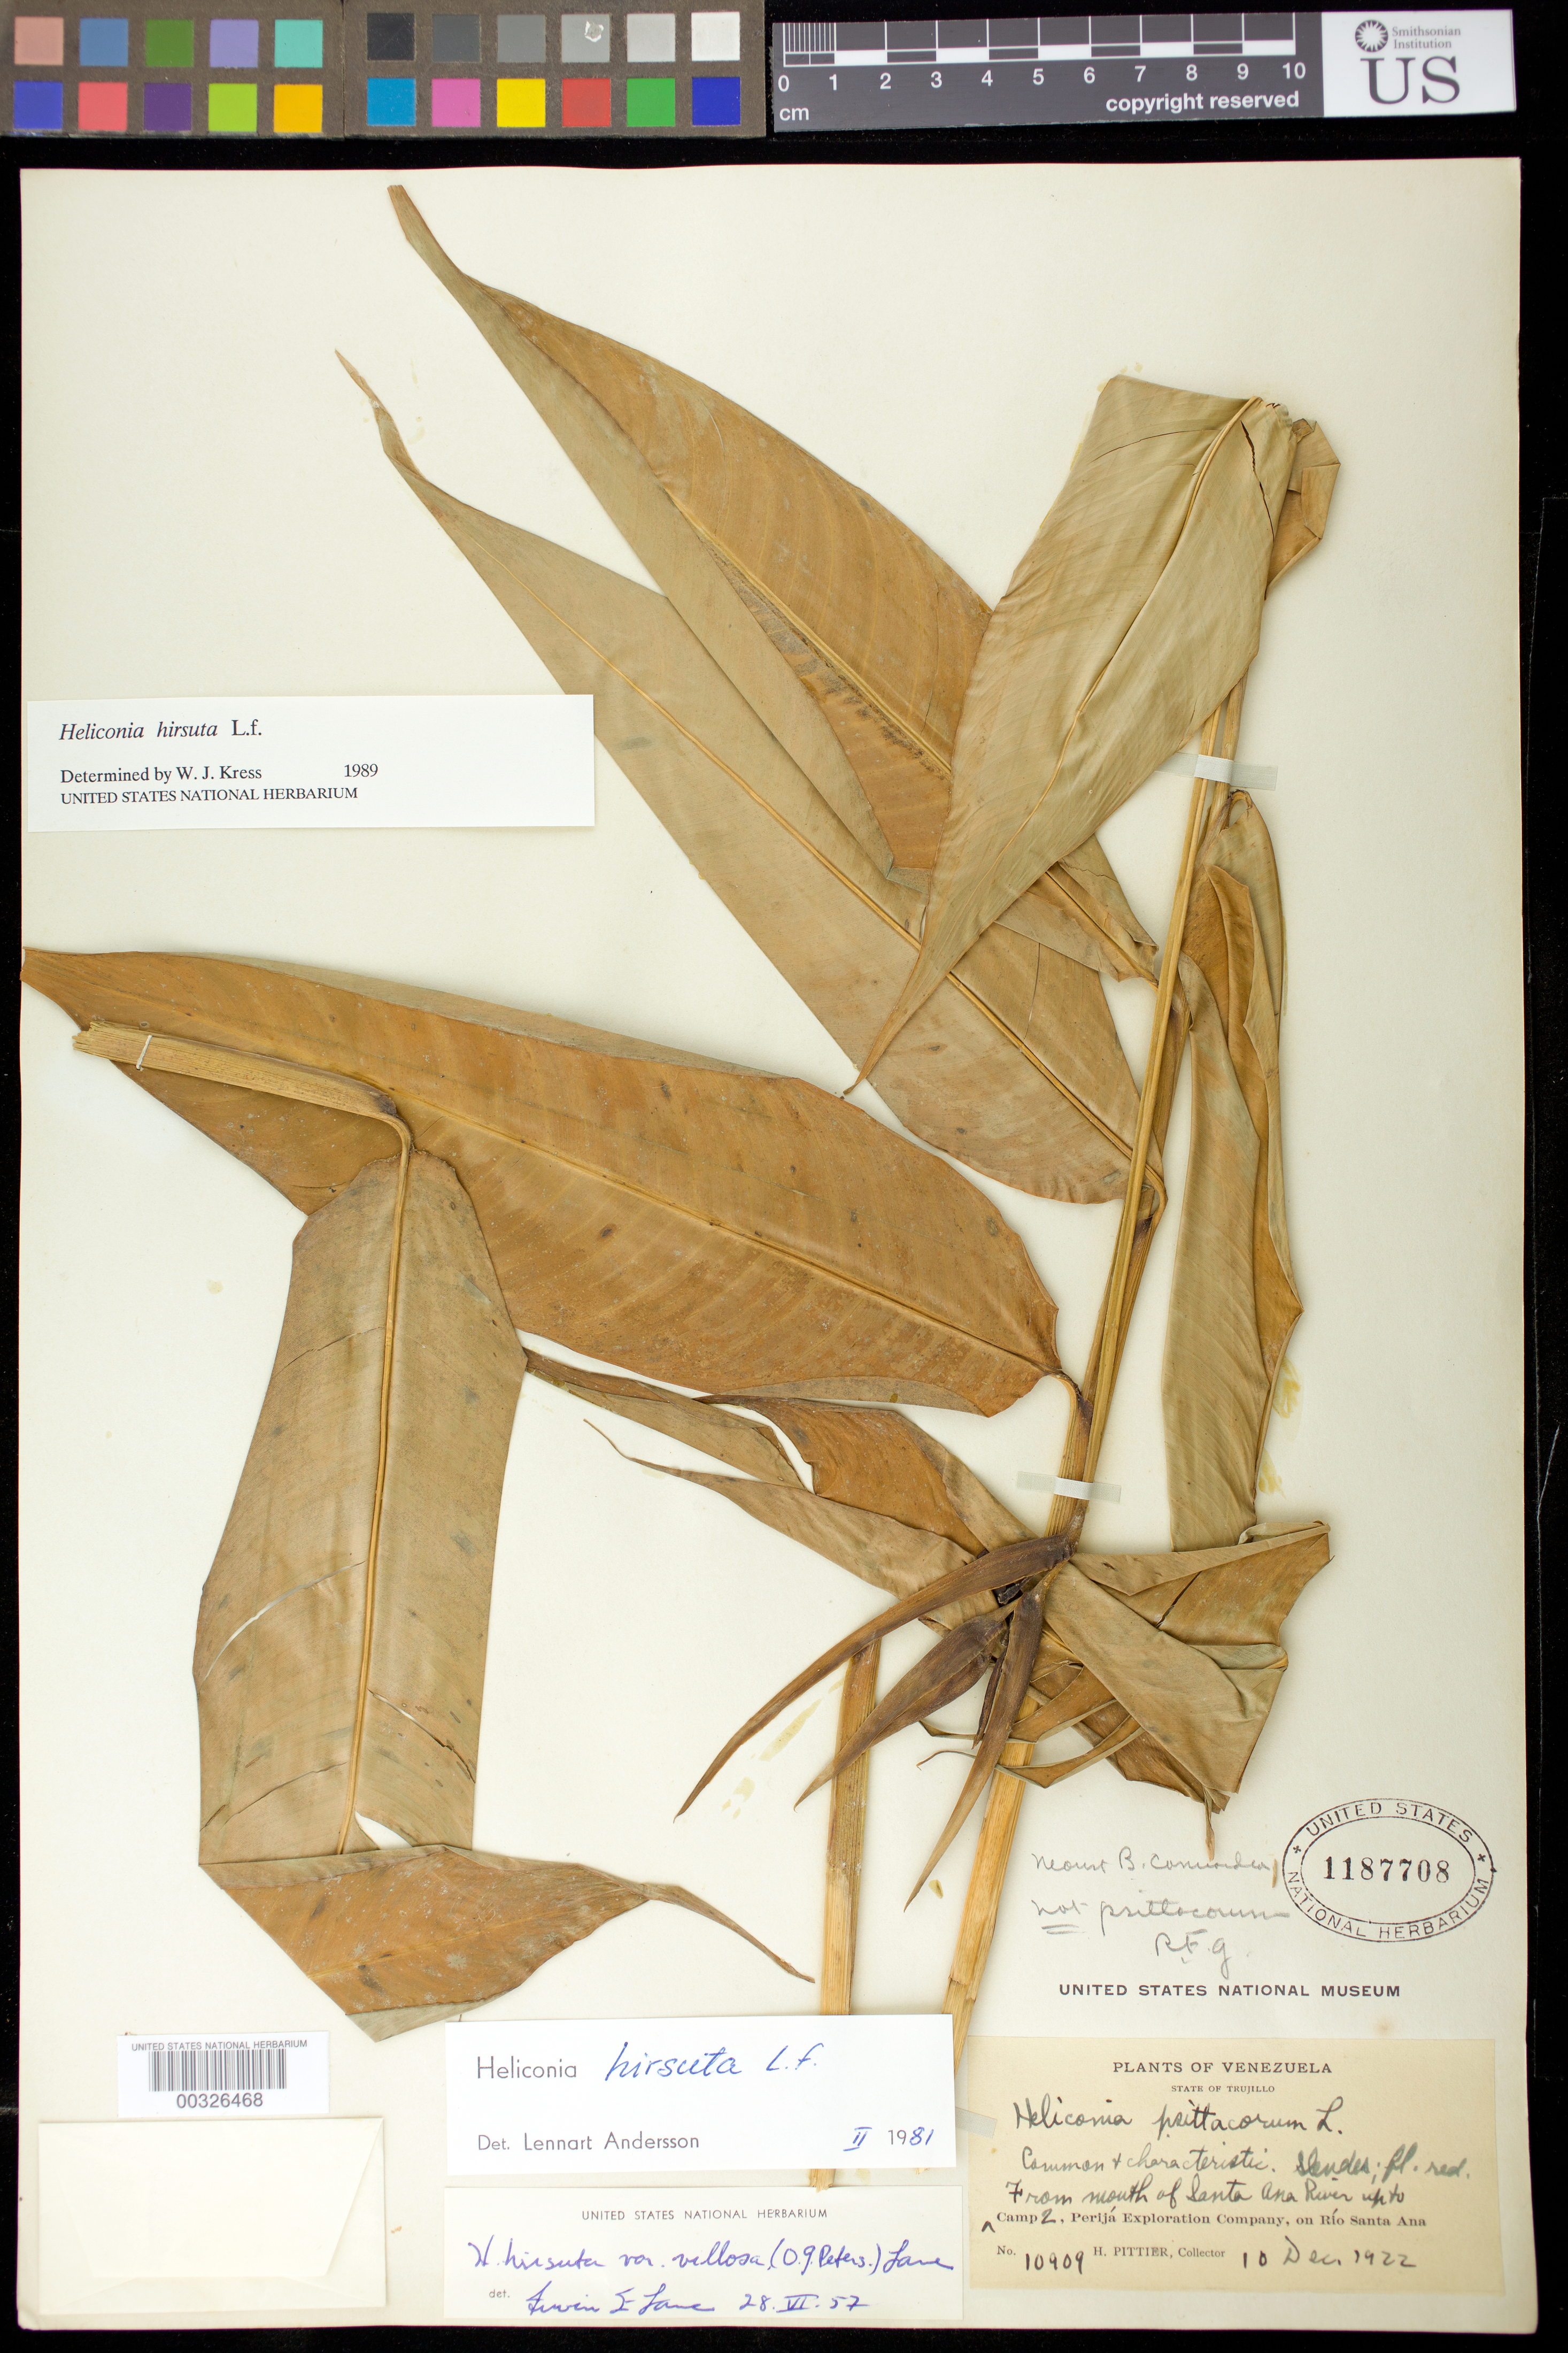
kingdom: Plantae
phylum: Tracheophyta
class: Liliopsida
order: Zingiberales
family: Heliconiaceae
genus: Heliconia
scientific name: Heliconia hirsuta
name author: L. f.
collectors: H. F. Pittier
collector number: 10909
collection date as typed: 10 Dec 1922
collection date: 1922-12-10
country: Venezuela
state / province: Trujillo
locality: From mouth of santa ana river up to camp 2, perija exploration company, on rio santa ana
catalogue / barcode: US 1187708